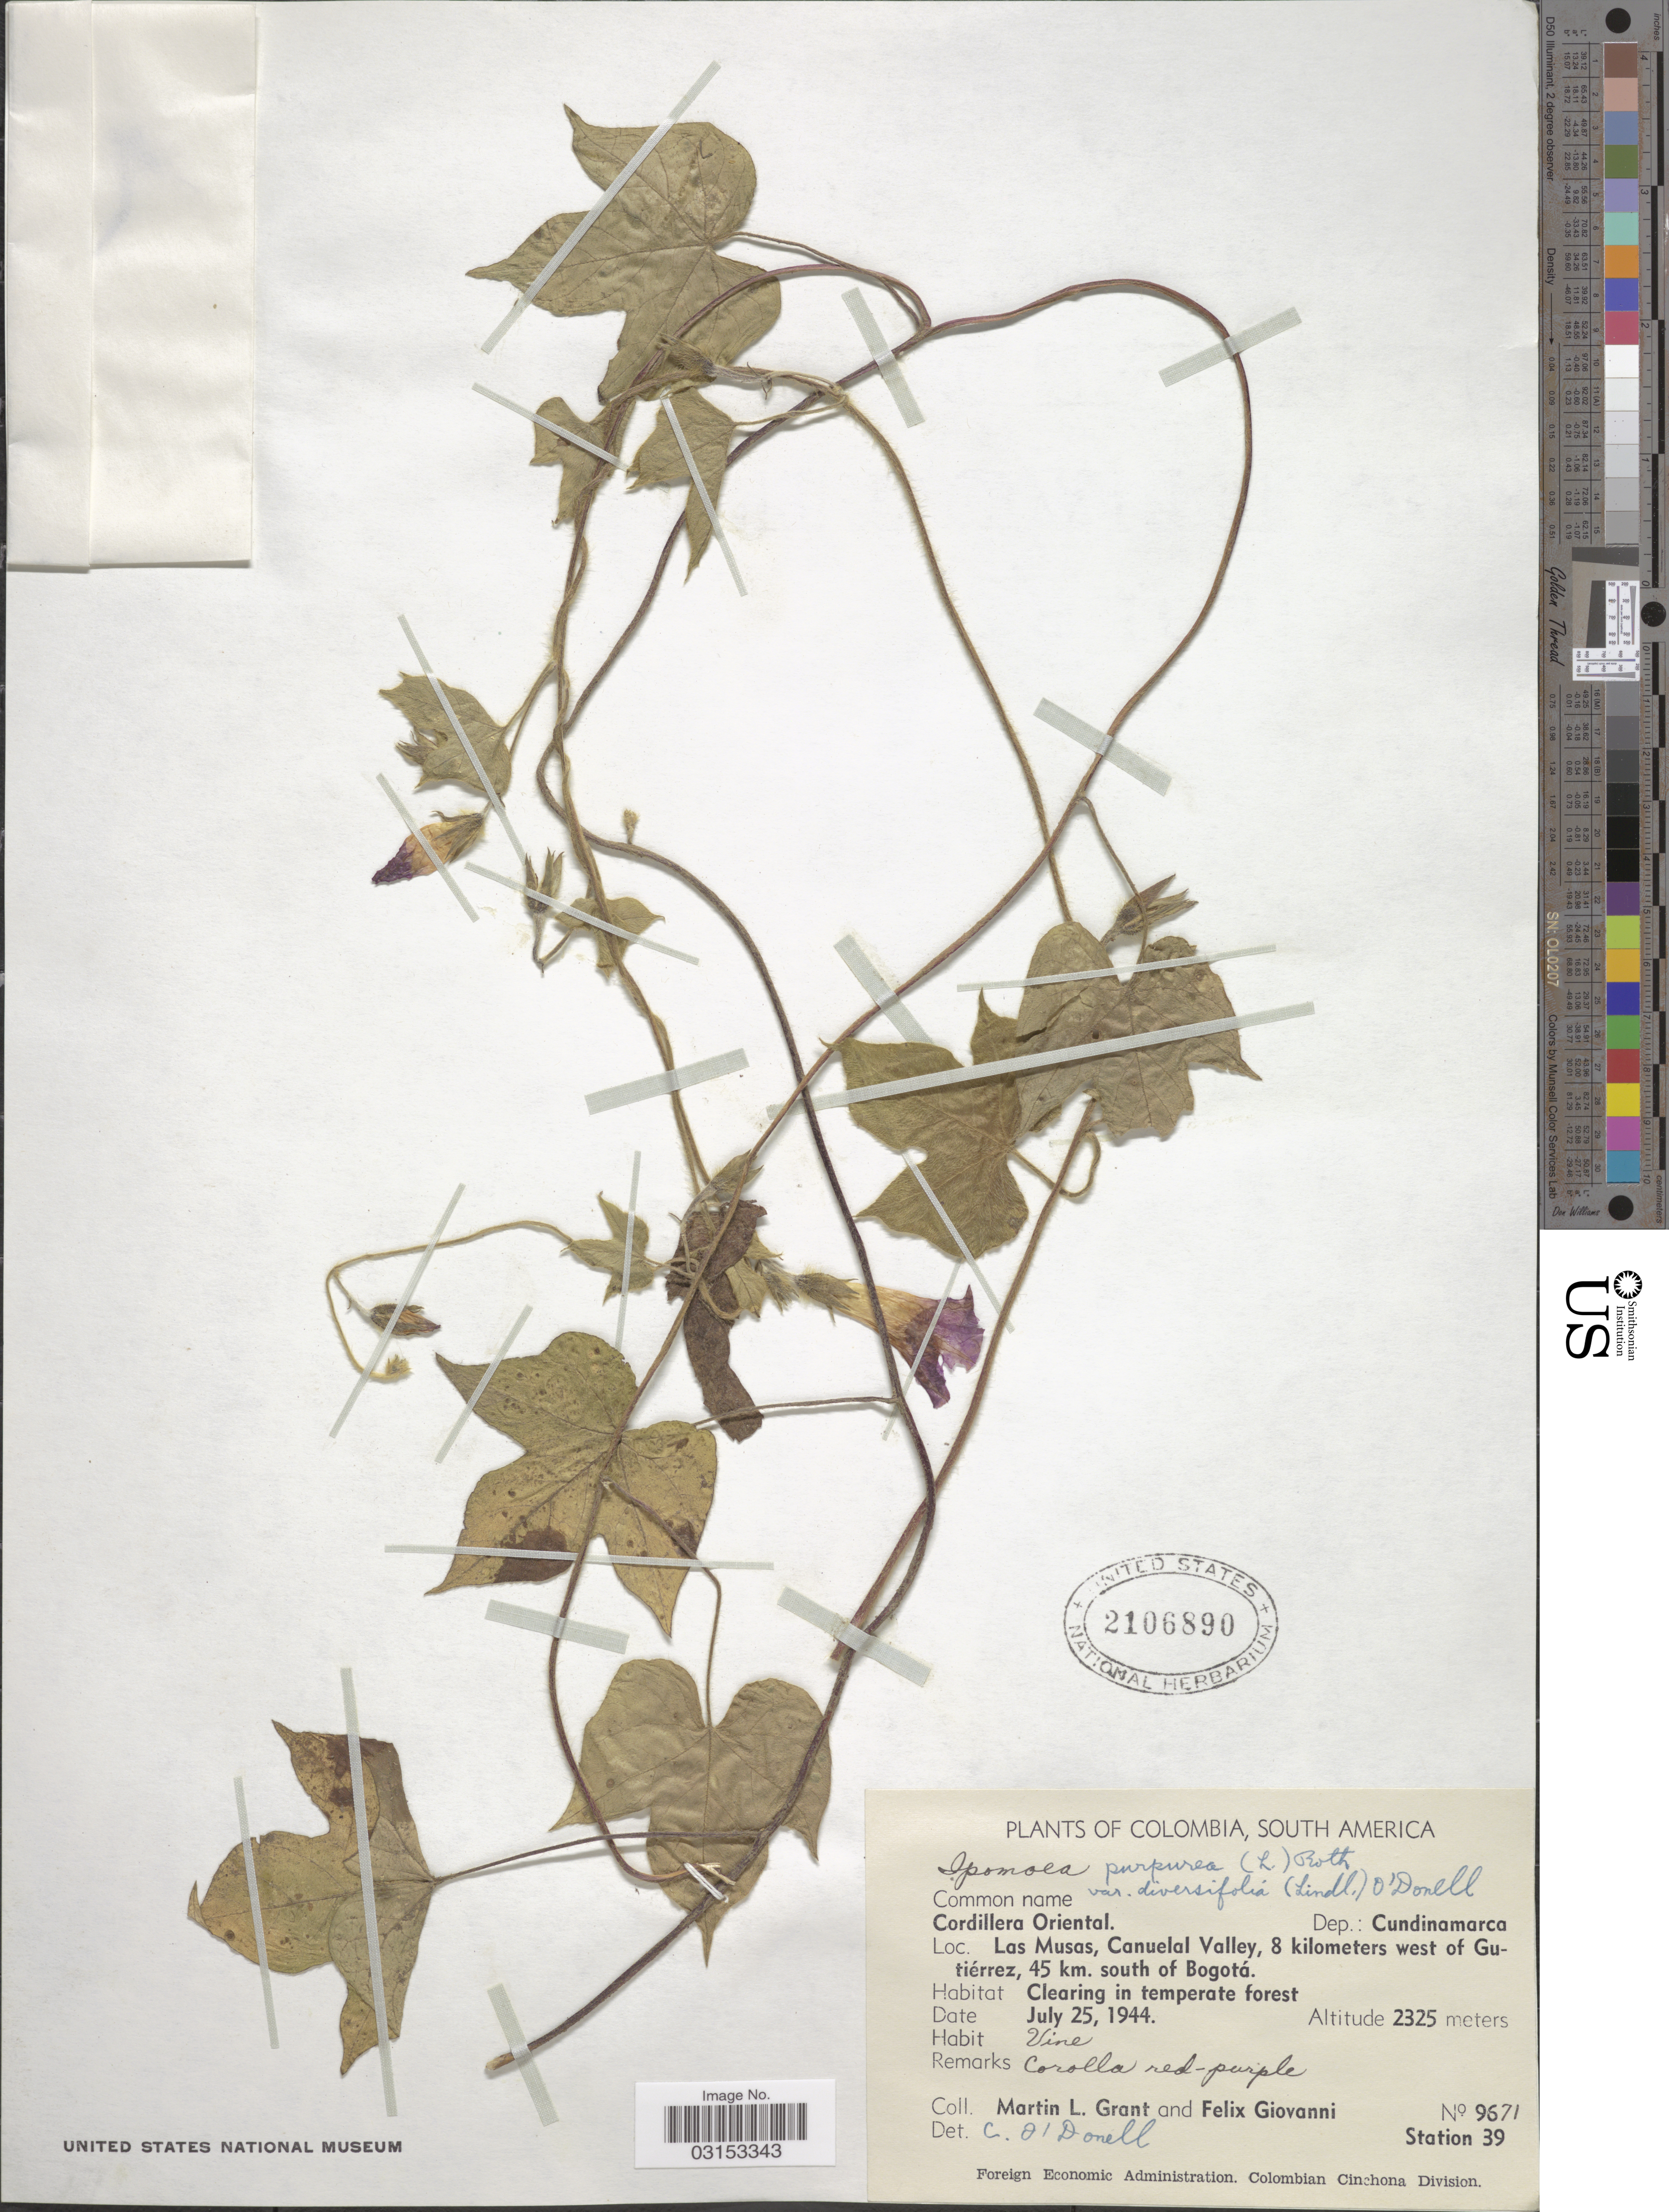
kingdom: Plantae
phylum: Tracheophyta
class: Magnoliopsida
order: Solanales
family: Convolvulaceae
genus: Ipomoea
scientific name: Ipomoea purpurea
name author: (L.) Roth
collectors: M. L. Grant & F. Giovanni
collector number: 9671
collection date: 1944-07-25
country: Colombia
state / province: Cundinamarca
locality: Cordillera Oriental. Dep.: Cundinamarca. Las Musas, Canuelal Valley, 8 kilometers west of Gutiérrez, 45 km. south of Bogotá. Station 39.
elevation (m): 2325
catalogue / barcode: US 2106890